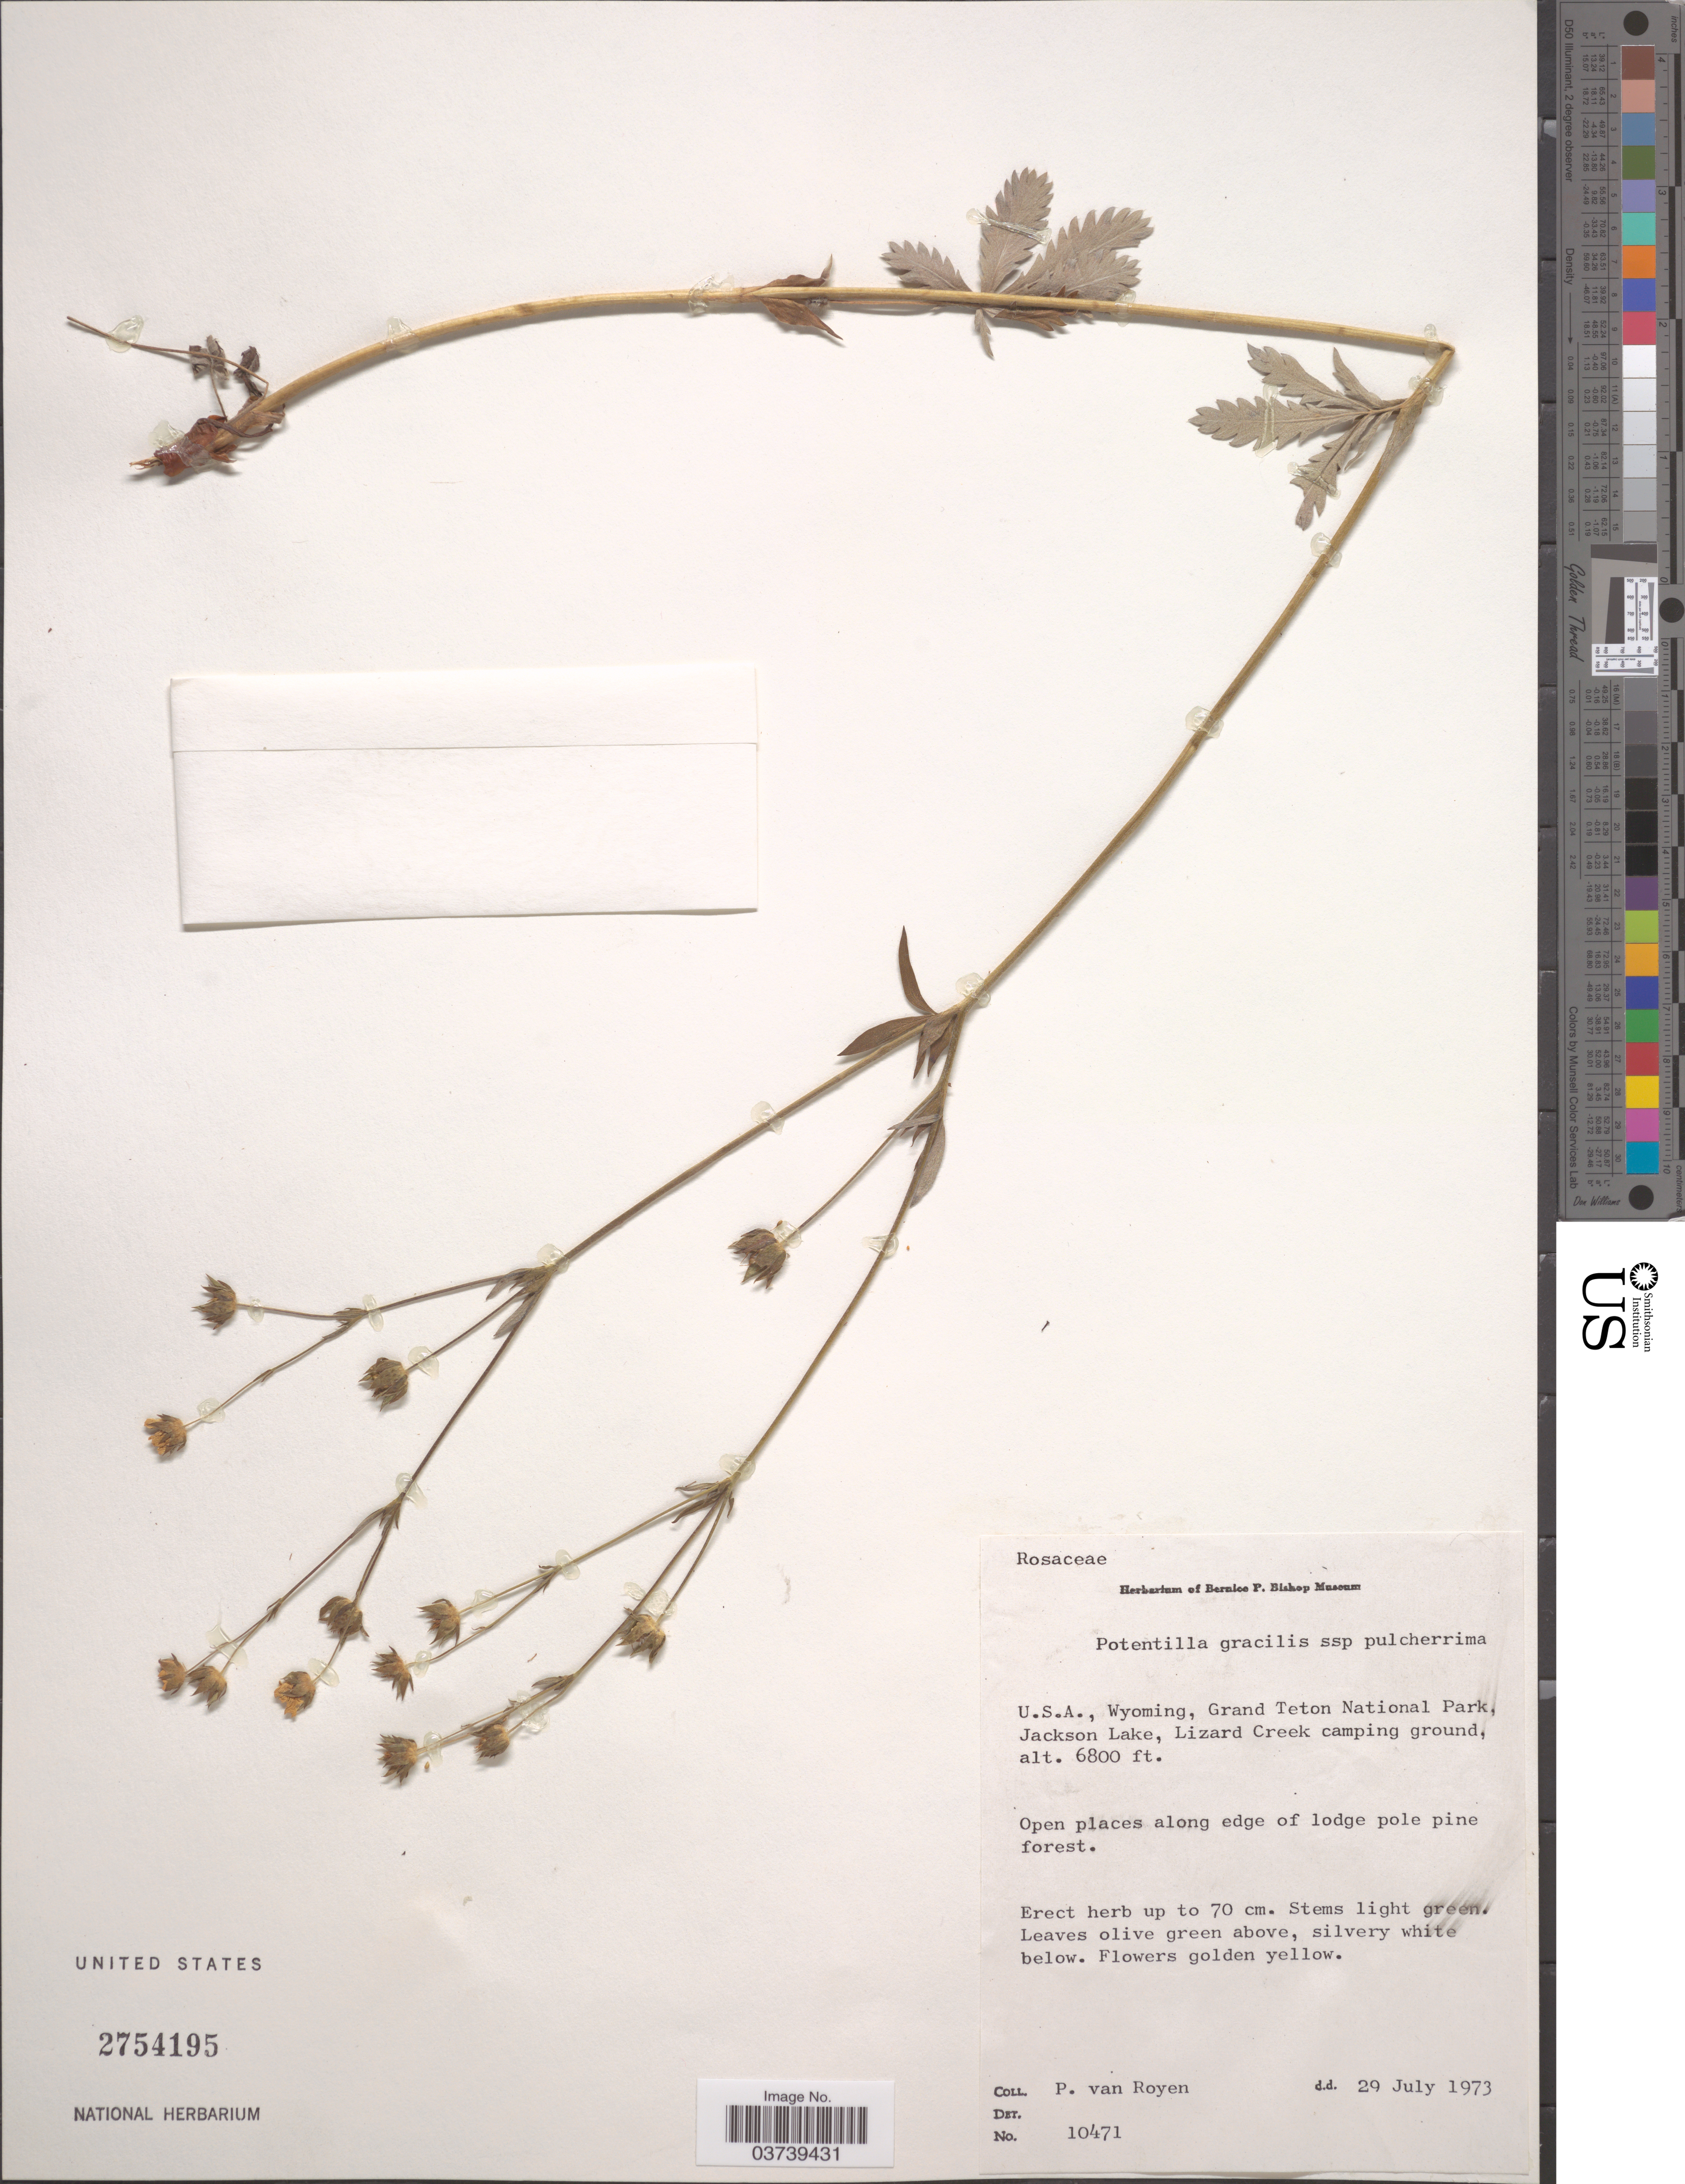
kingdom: Plantae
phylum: Tracheophyta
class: Magnoliopsida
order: Rosales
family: Rosaceae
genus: Potentilla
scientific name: Potentilla pulcherrima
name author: Lehm.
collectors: P. van Royen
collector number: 10471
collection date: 1973-07-29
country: United States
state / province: Wyoming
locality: Grand Teton National Park, Jackson Lake, Lizard Creek camping ground.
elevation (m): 2073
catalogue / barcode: US 2754195